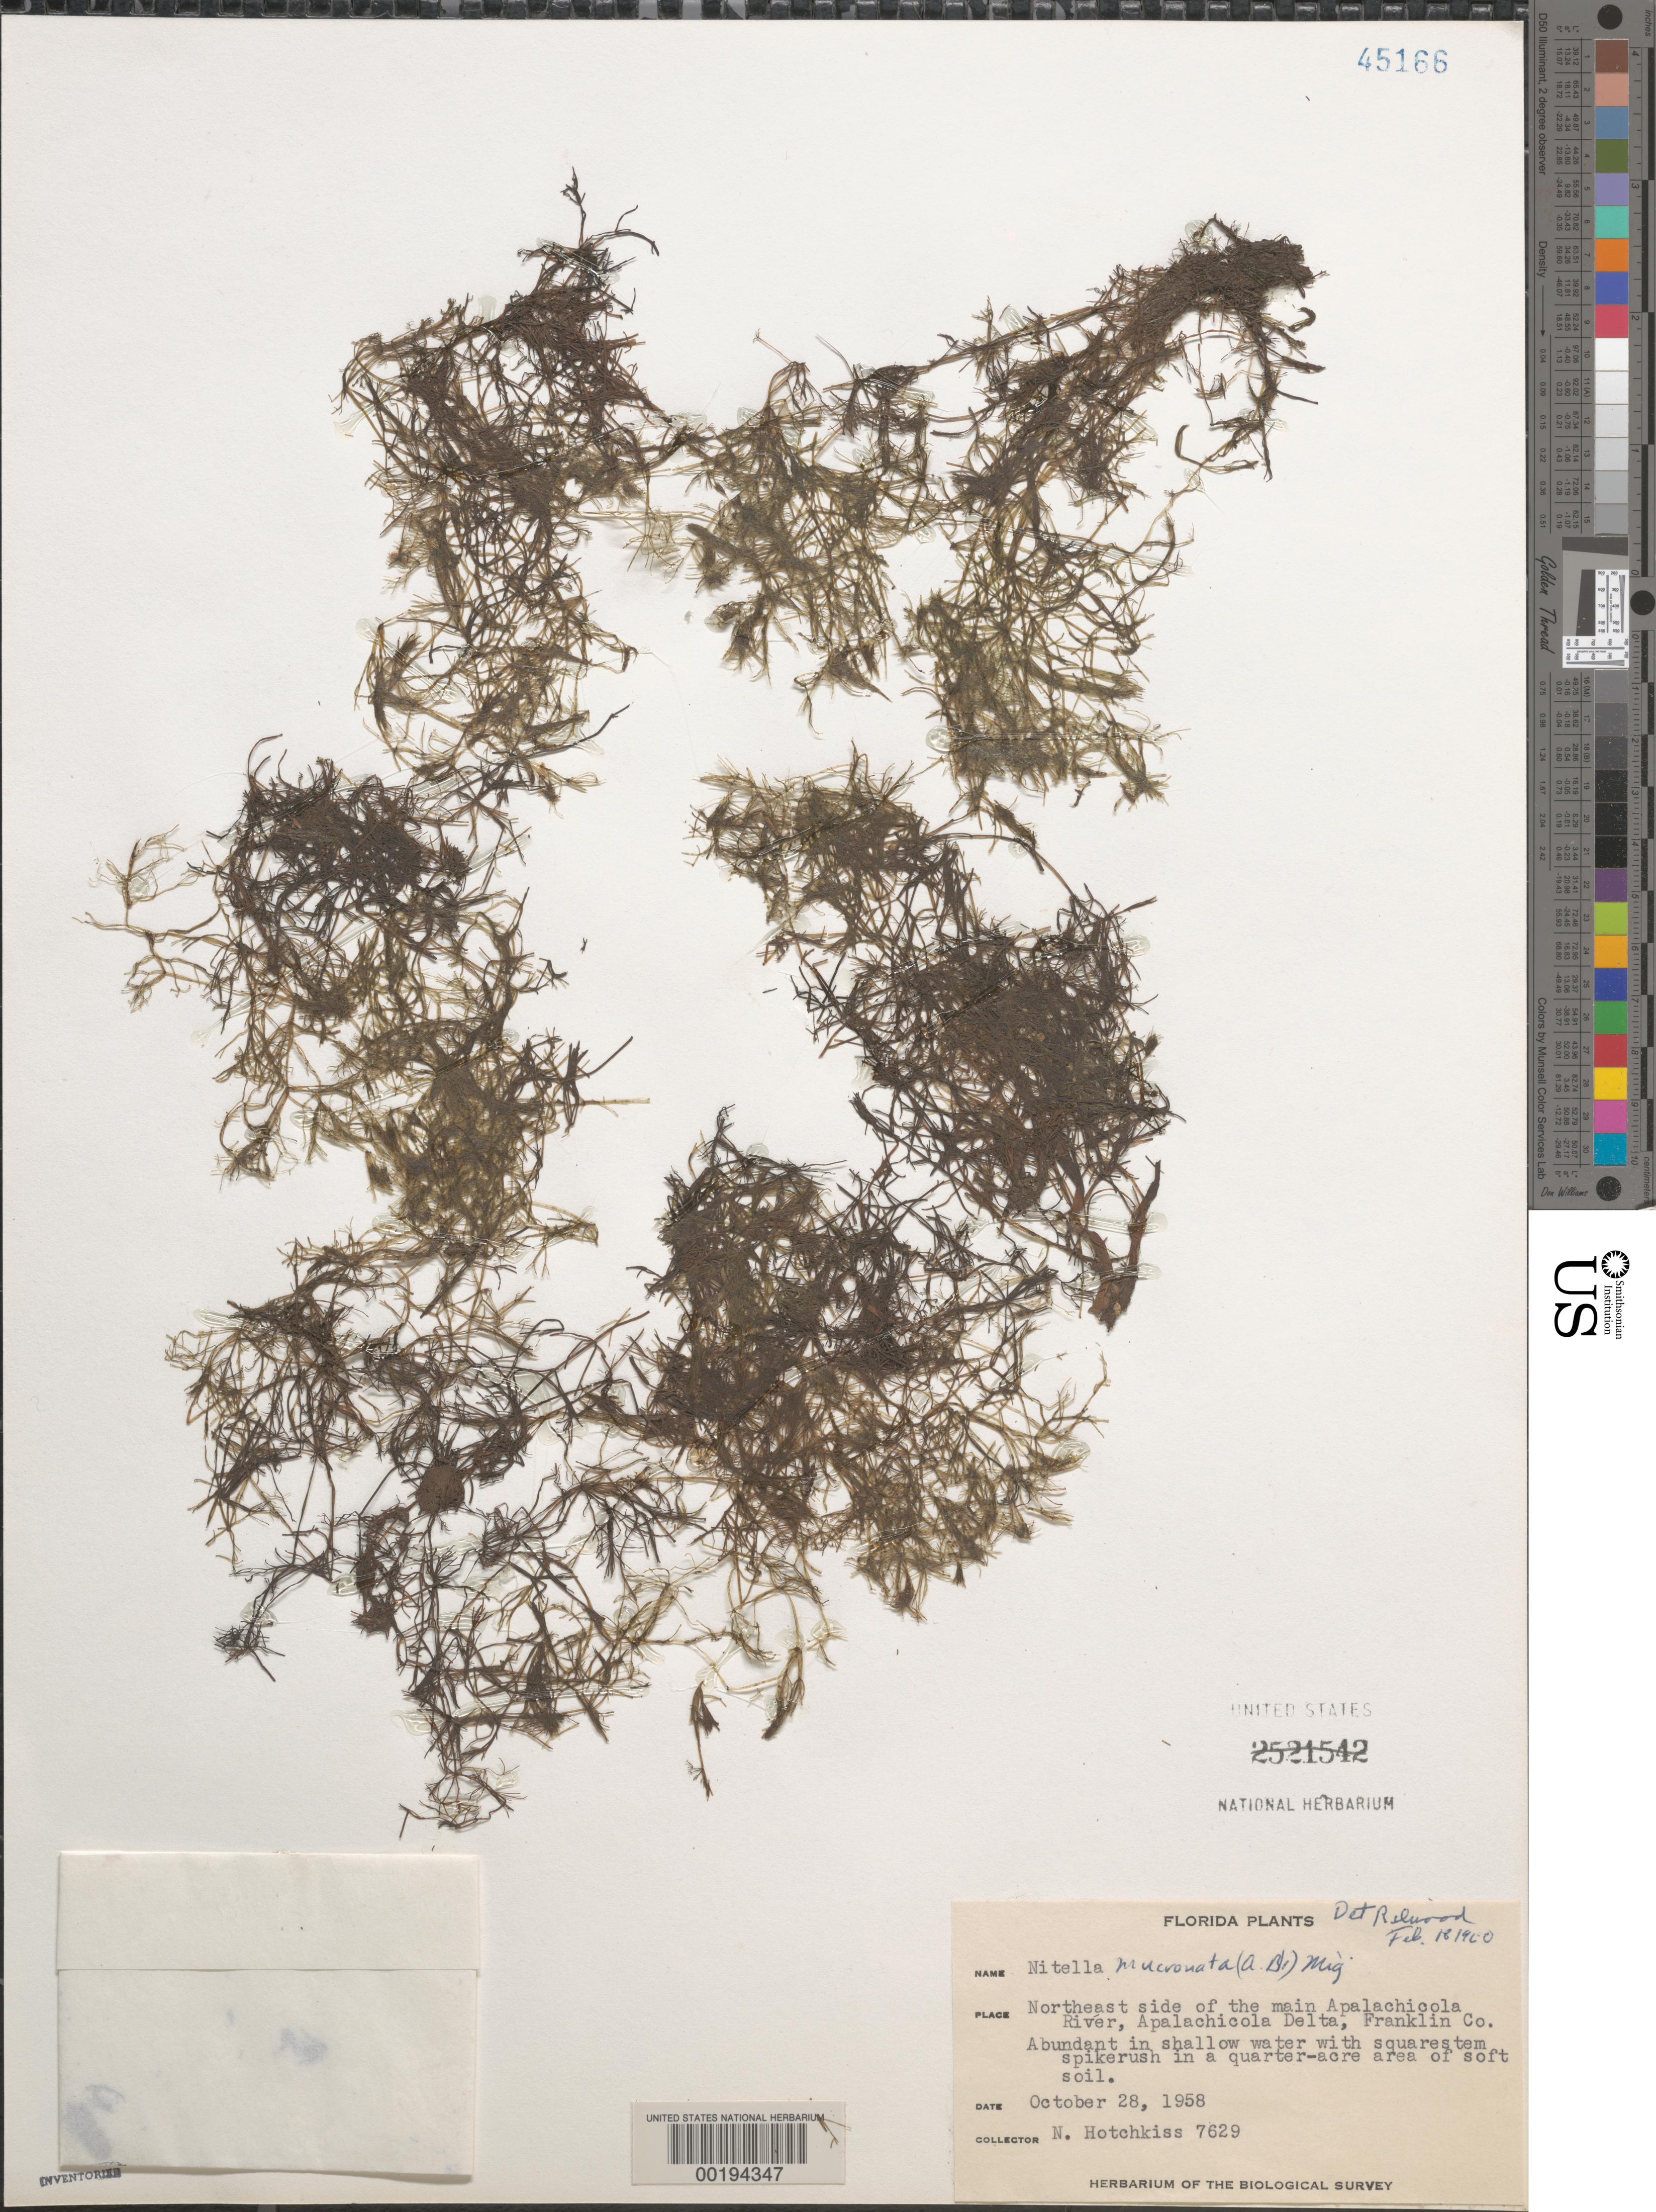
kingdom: Plantae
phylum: Charophyta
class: Charophyceae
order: Charales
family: Characeae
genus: Nitella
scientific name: Nitella mucronata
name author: (A. Braun) F. Miquel in H.C. Hall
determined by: Wood, R. D.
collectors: N. Hotchkiss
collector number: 7629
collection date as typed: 28 Oct 1958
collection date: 1958-10-28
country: United States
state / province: Florida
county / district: Franklin County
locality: Apalachicola River, Apalachicola Delta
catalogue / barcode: US 45166